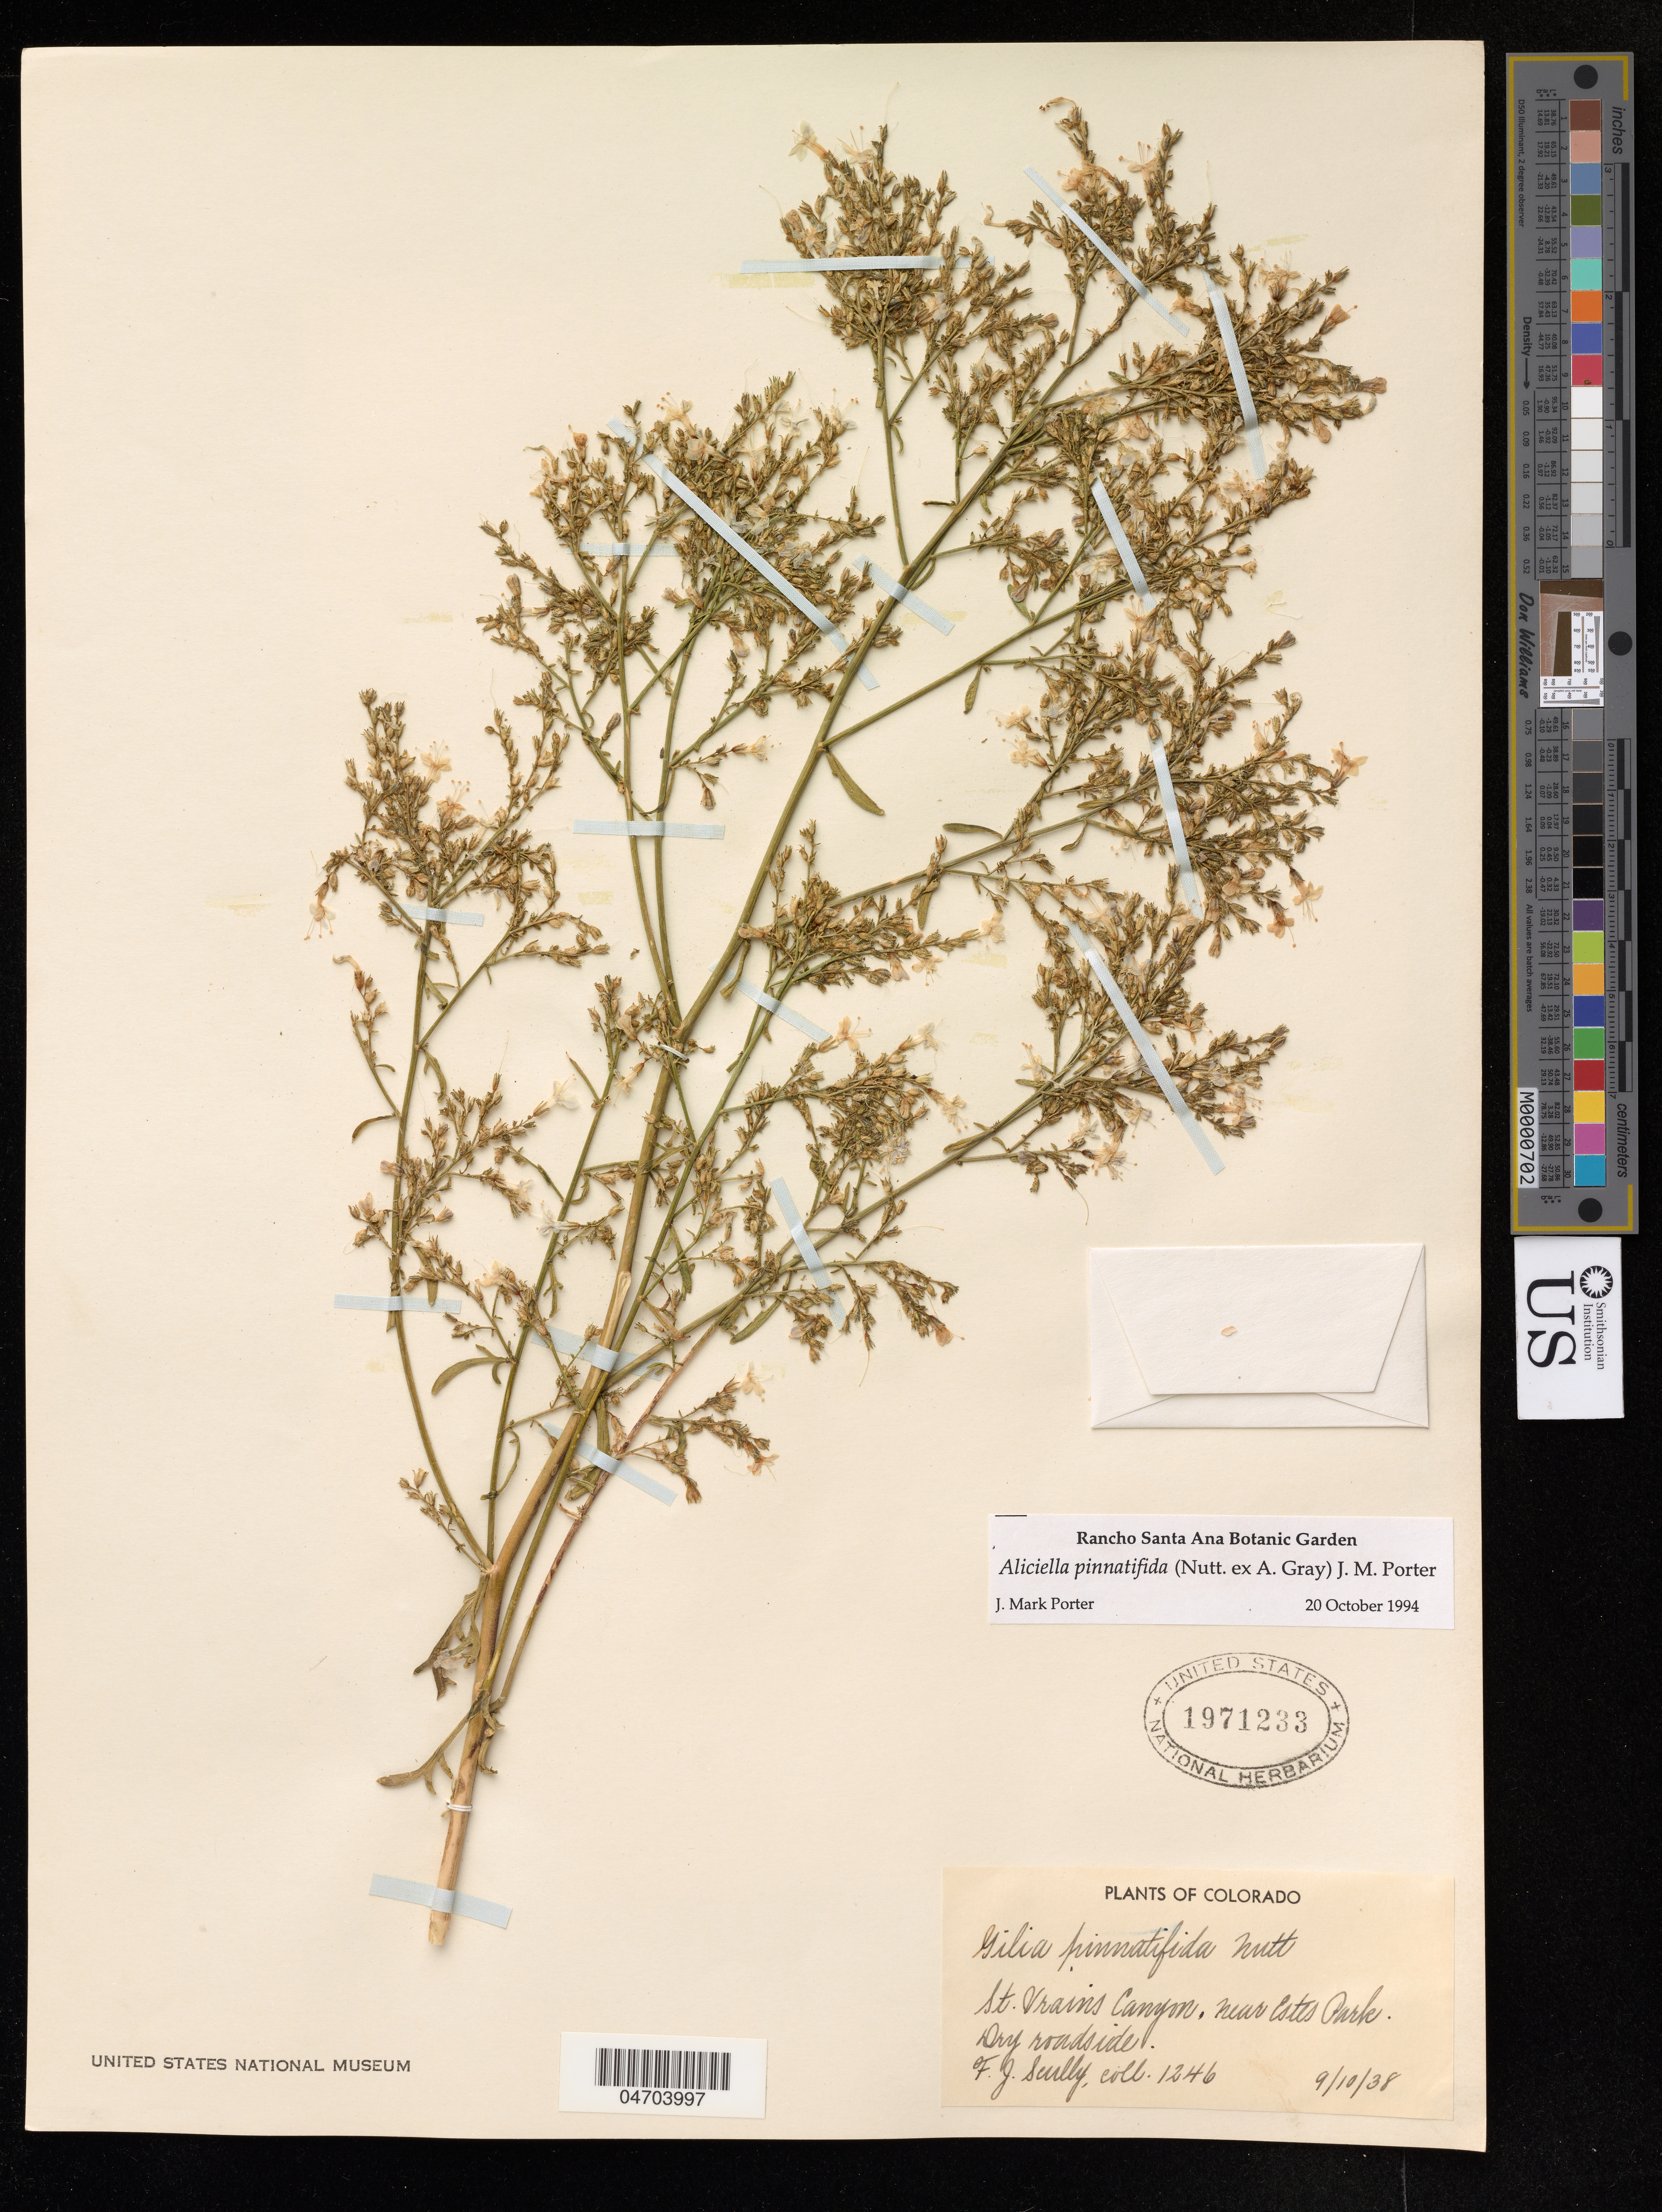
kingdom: Plantae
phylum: Tracheophyta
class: Magnoliopsida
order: Ericales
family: Polemoniaceae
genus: Aliciella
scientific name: Aliciella pinnatifida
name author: (Nutt. ex A. Gray) J.M. Porter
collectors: F. Scully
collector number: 1246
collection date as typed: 9 Oct38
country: United States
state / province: Colorado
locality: St. Vrains Canyon, near Estes Park.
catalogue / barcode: US 1971233